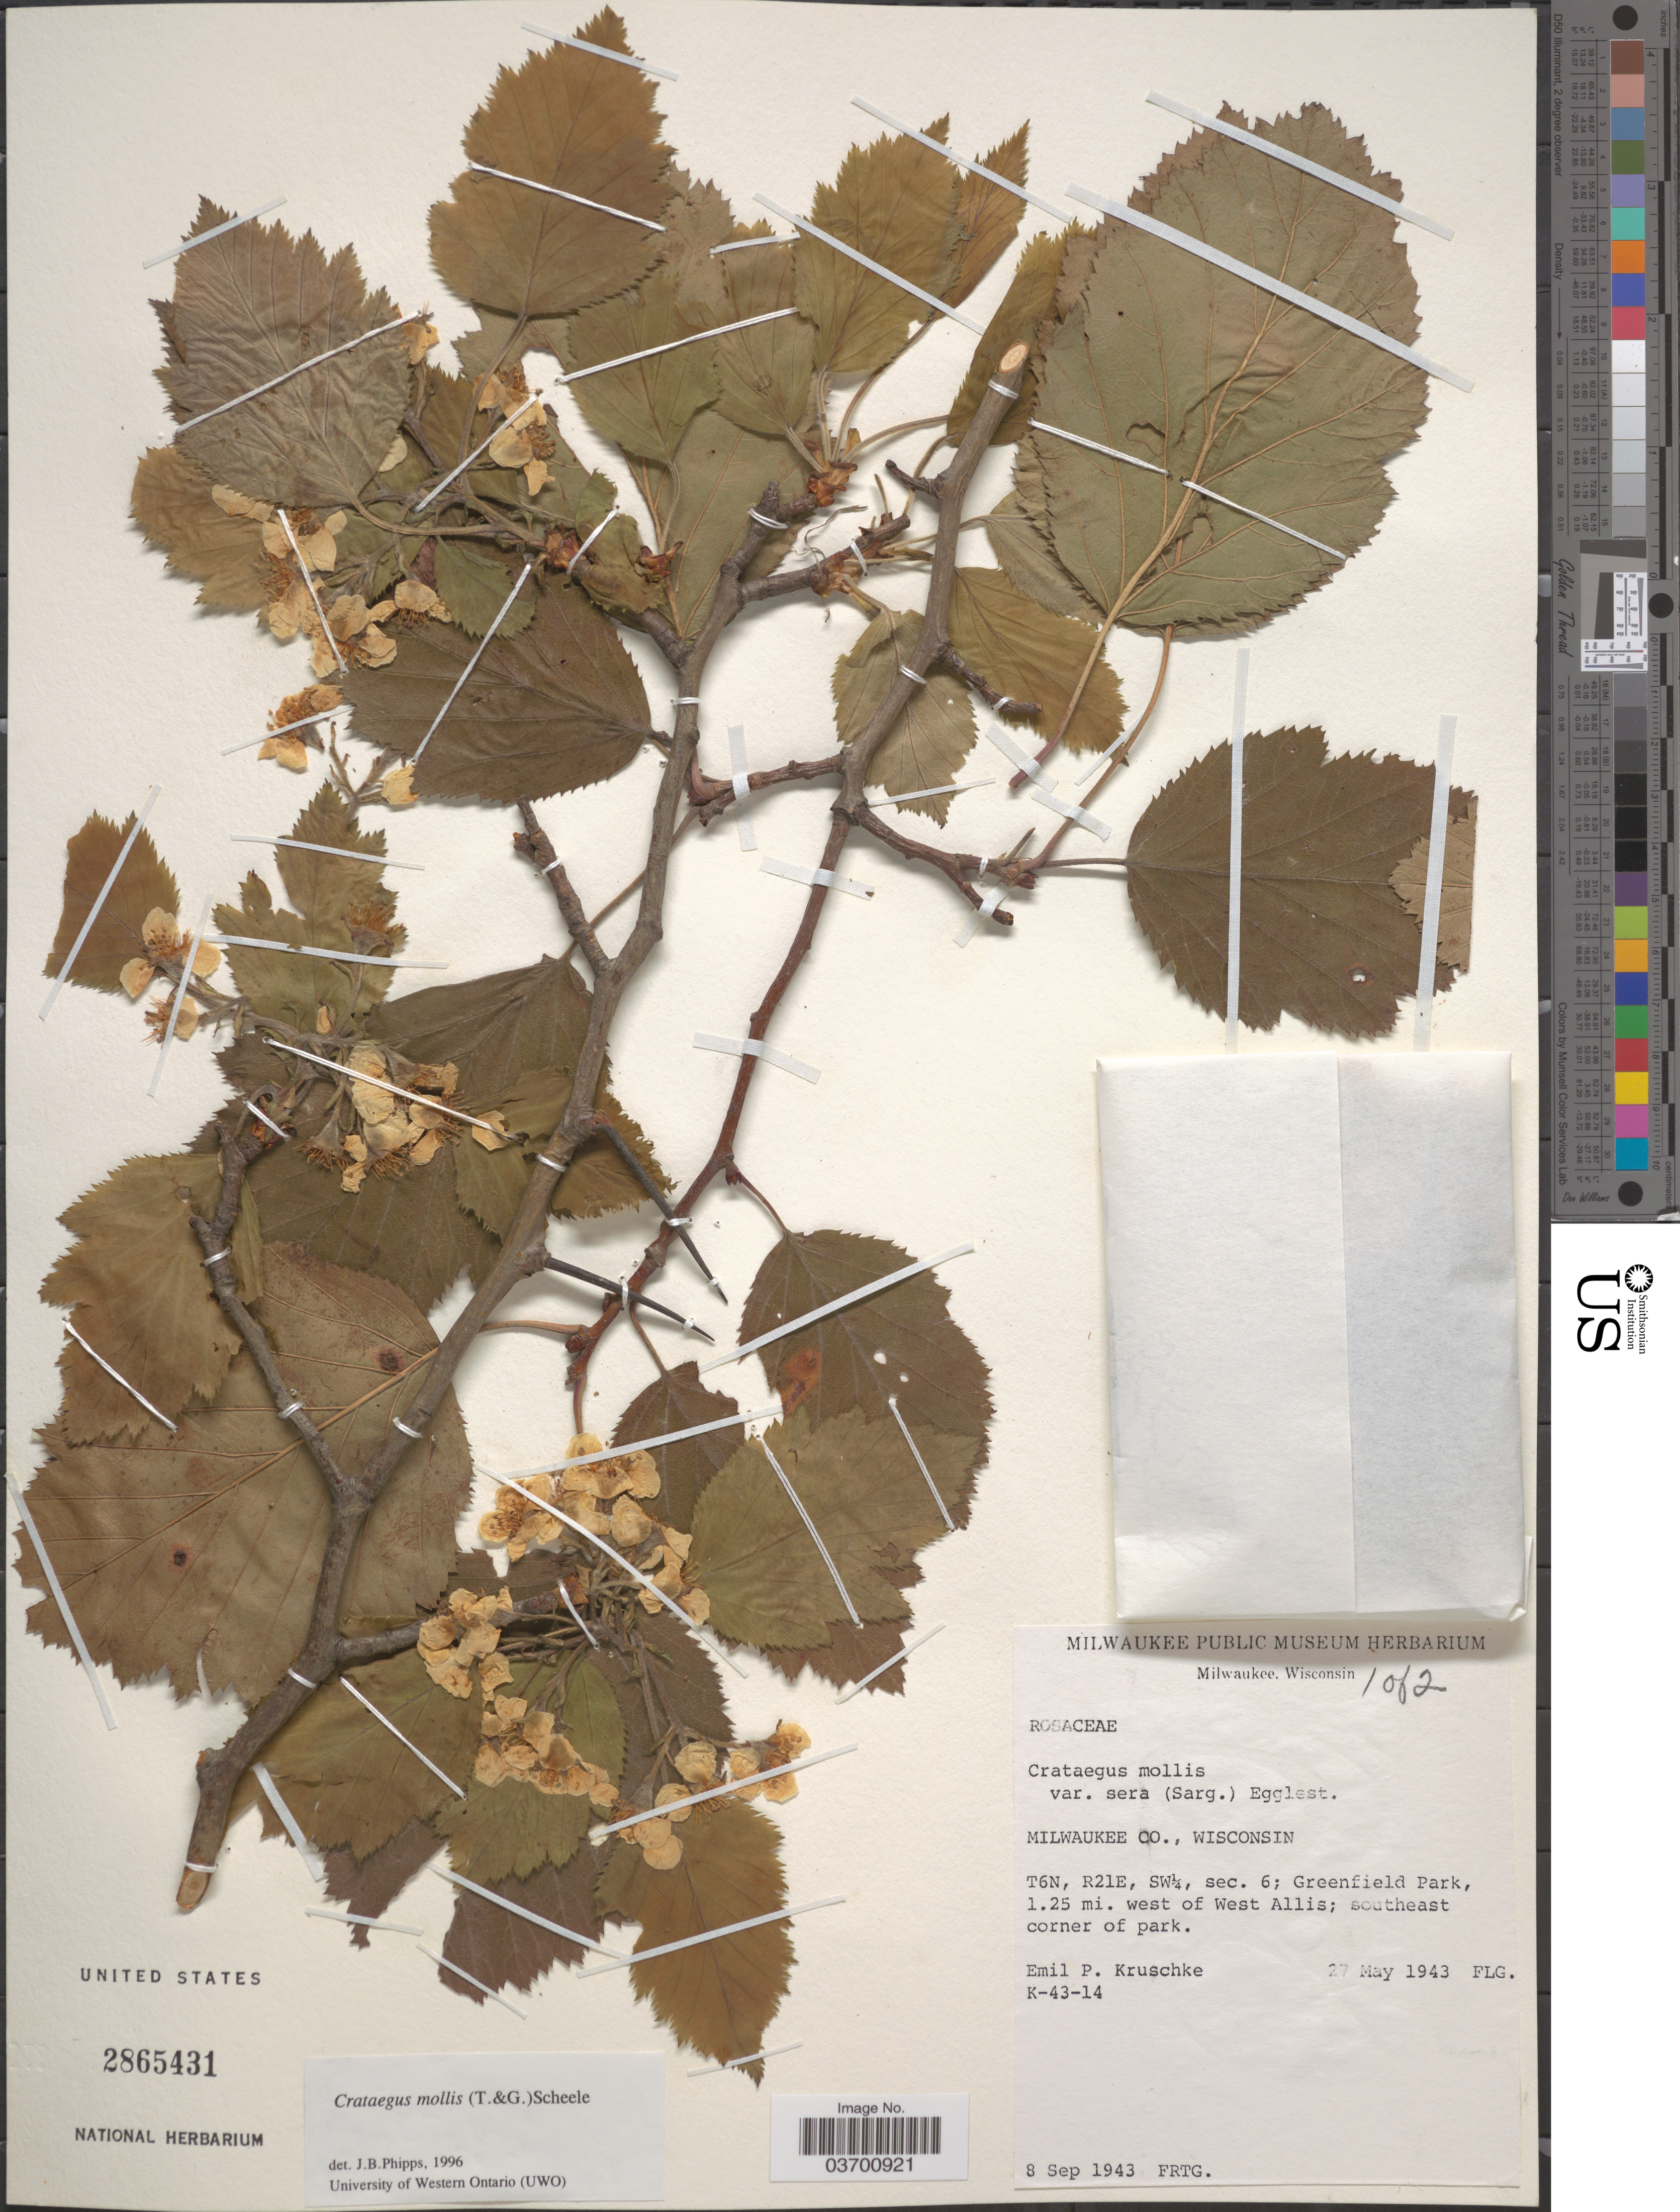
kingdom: Plantae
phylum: Tracheophyta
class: Magnoliopsida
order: Rosales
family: Rosaceae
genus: Crataegus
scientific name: Crataegus mollis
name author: (Torr. & A. Gray) Scheele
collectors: E. Kruschke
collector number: K-43-14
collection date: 1943-05-27/1943-09-08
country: United States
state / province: Wisconsin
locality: Milwaukee Co. T6N, R21E, SW1/4, sec. 6; Greenfield Park, 1.25 mi. west of West Allis; southeast corner of park.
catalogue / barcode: US 2865431